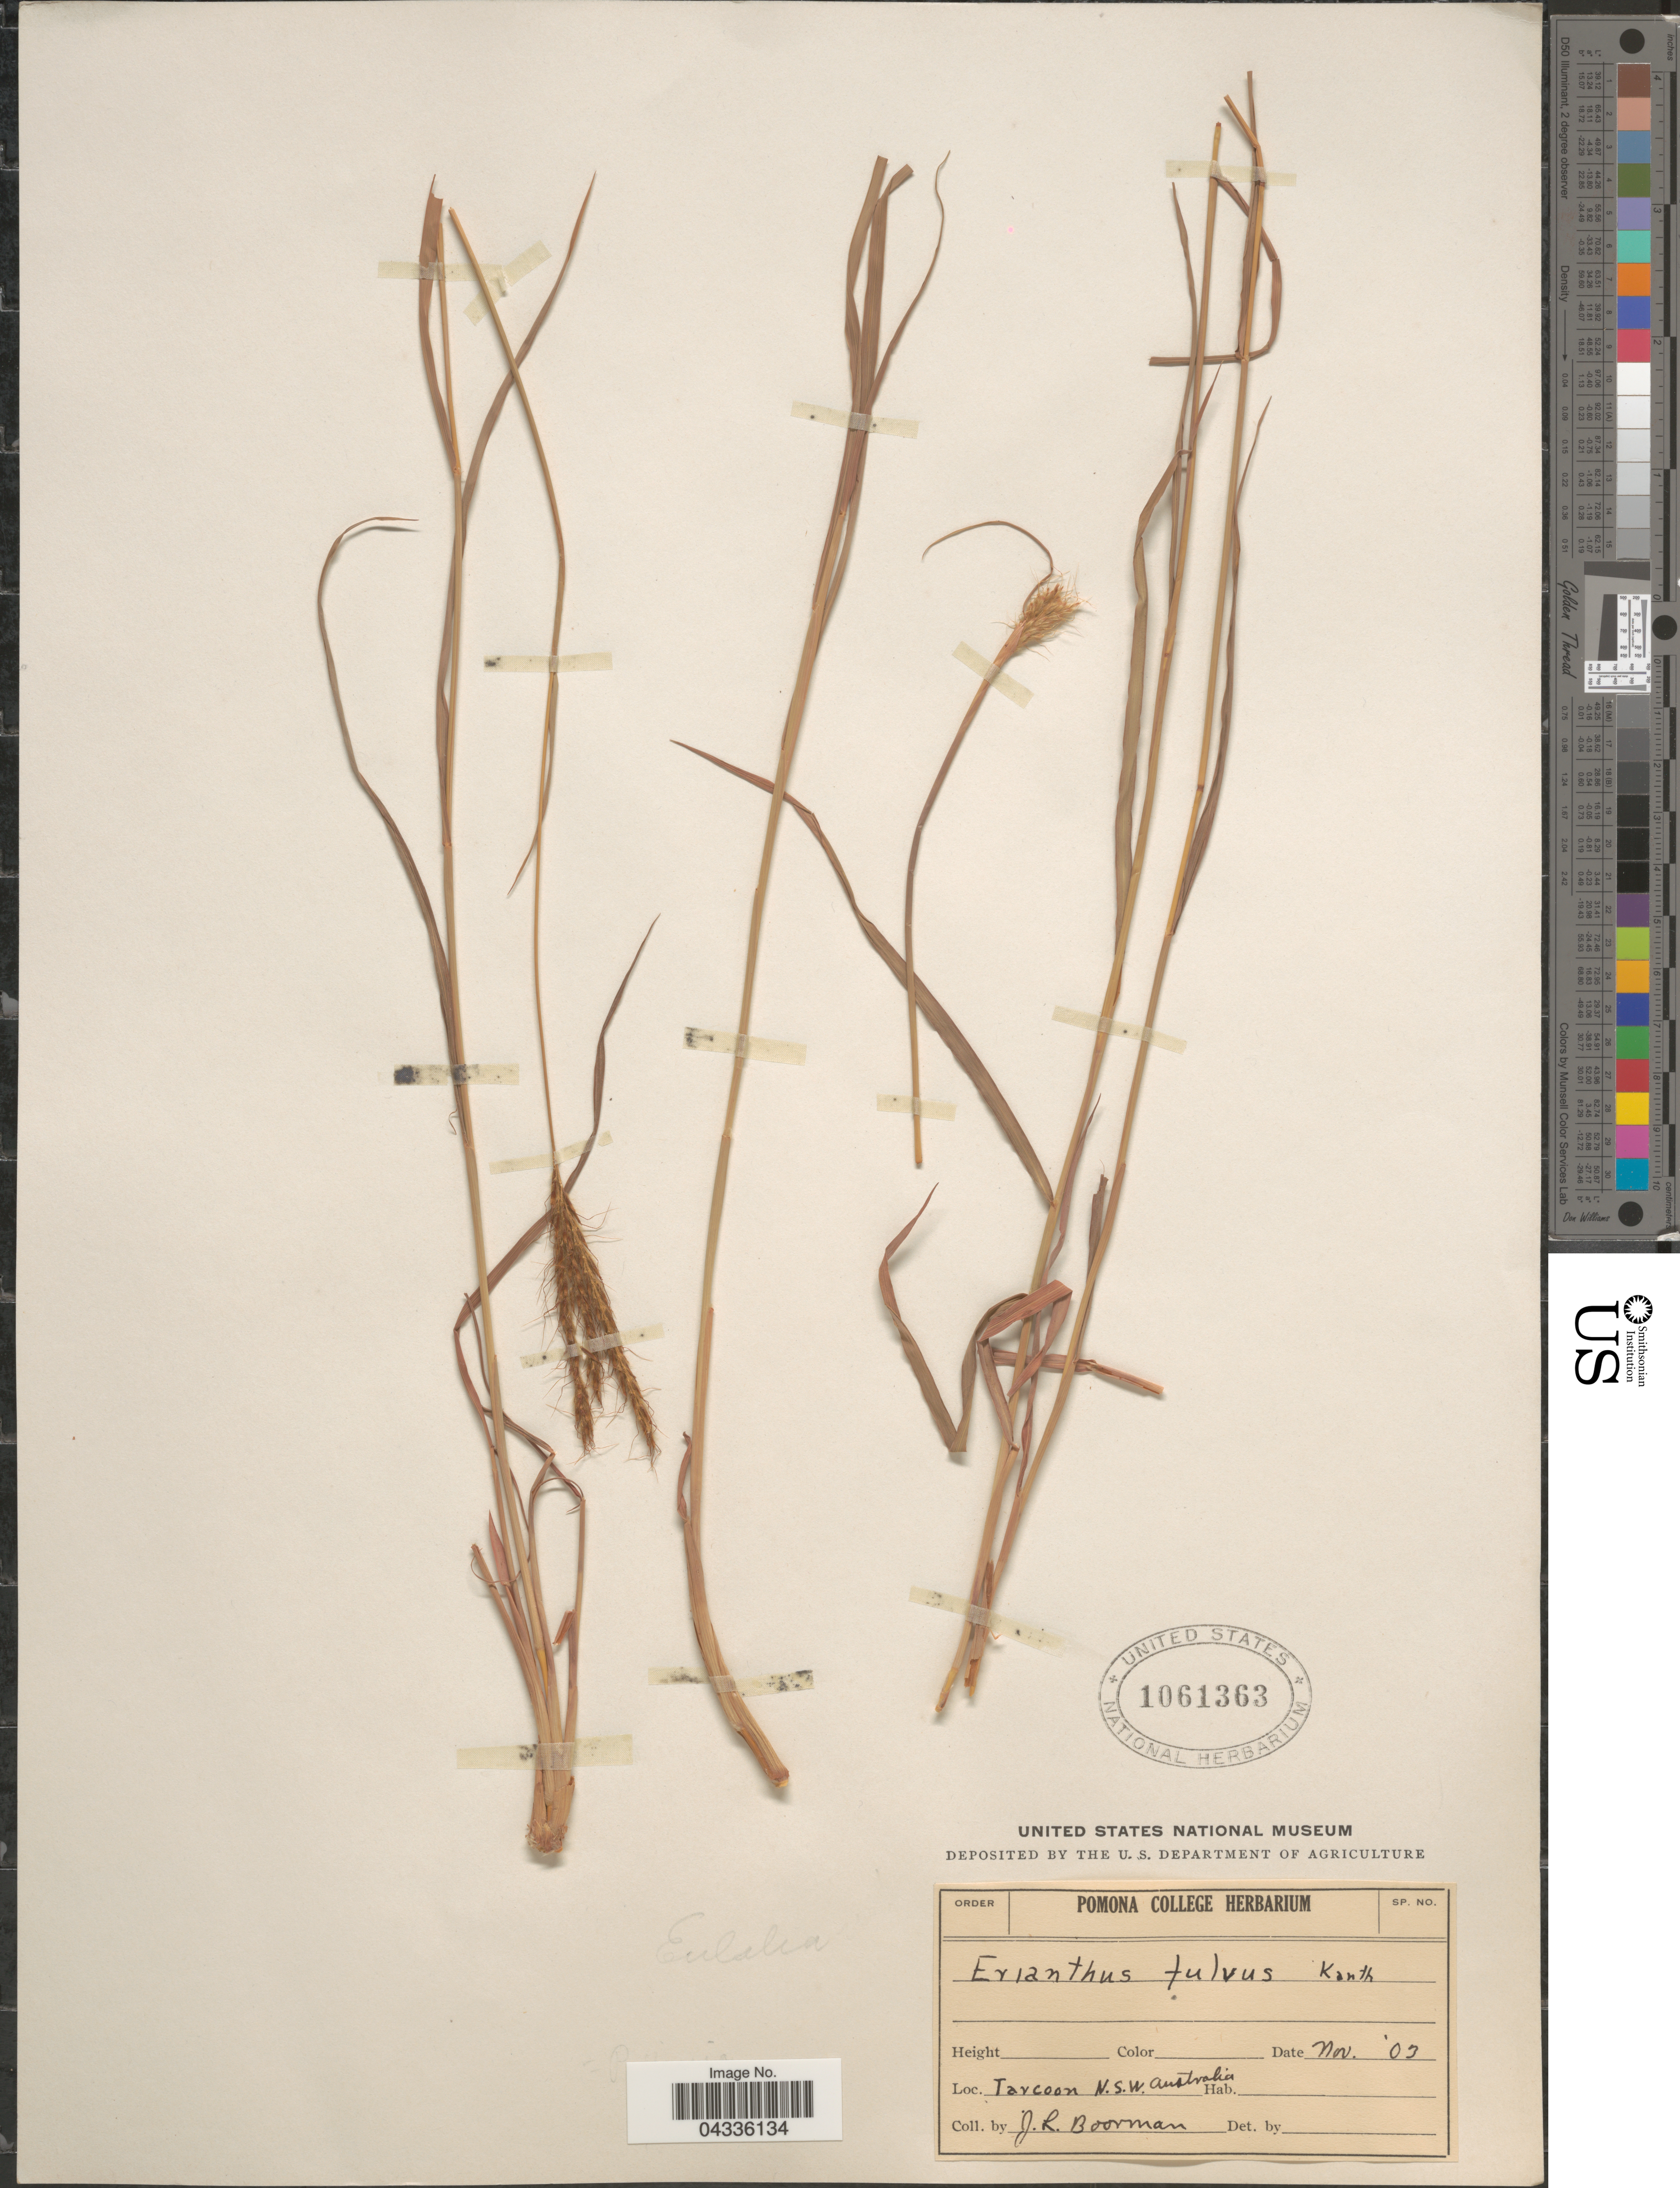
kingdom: Plantae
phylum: Tracheophyta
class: Liliopsida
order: Poales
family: Poaceae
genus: Eulalia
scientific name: Eulalia aurea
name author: (Bory) Kunth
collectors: J. Boorman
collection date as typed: Transcribed d/m/y: /11/3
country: Australia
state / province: New South Wales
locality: Tarcoon.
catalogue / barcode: US 1061363